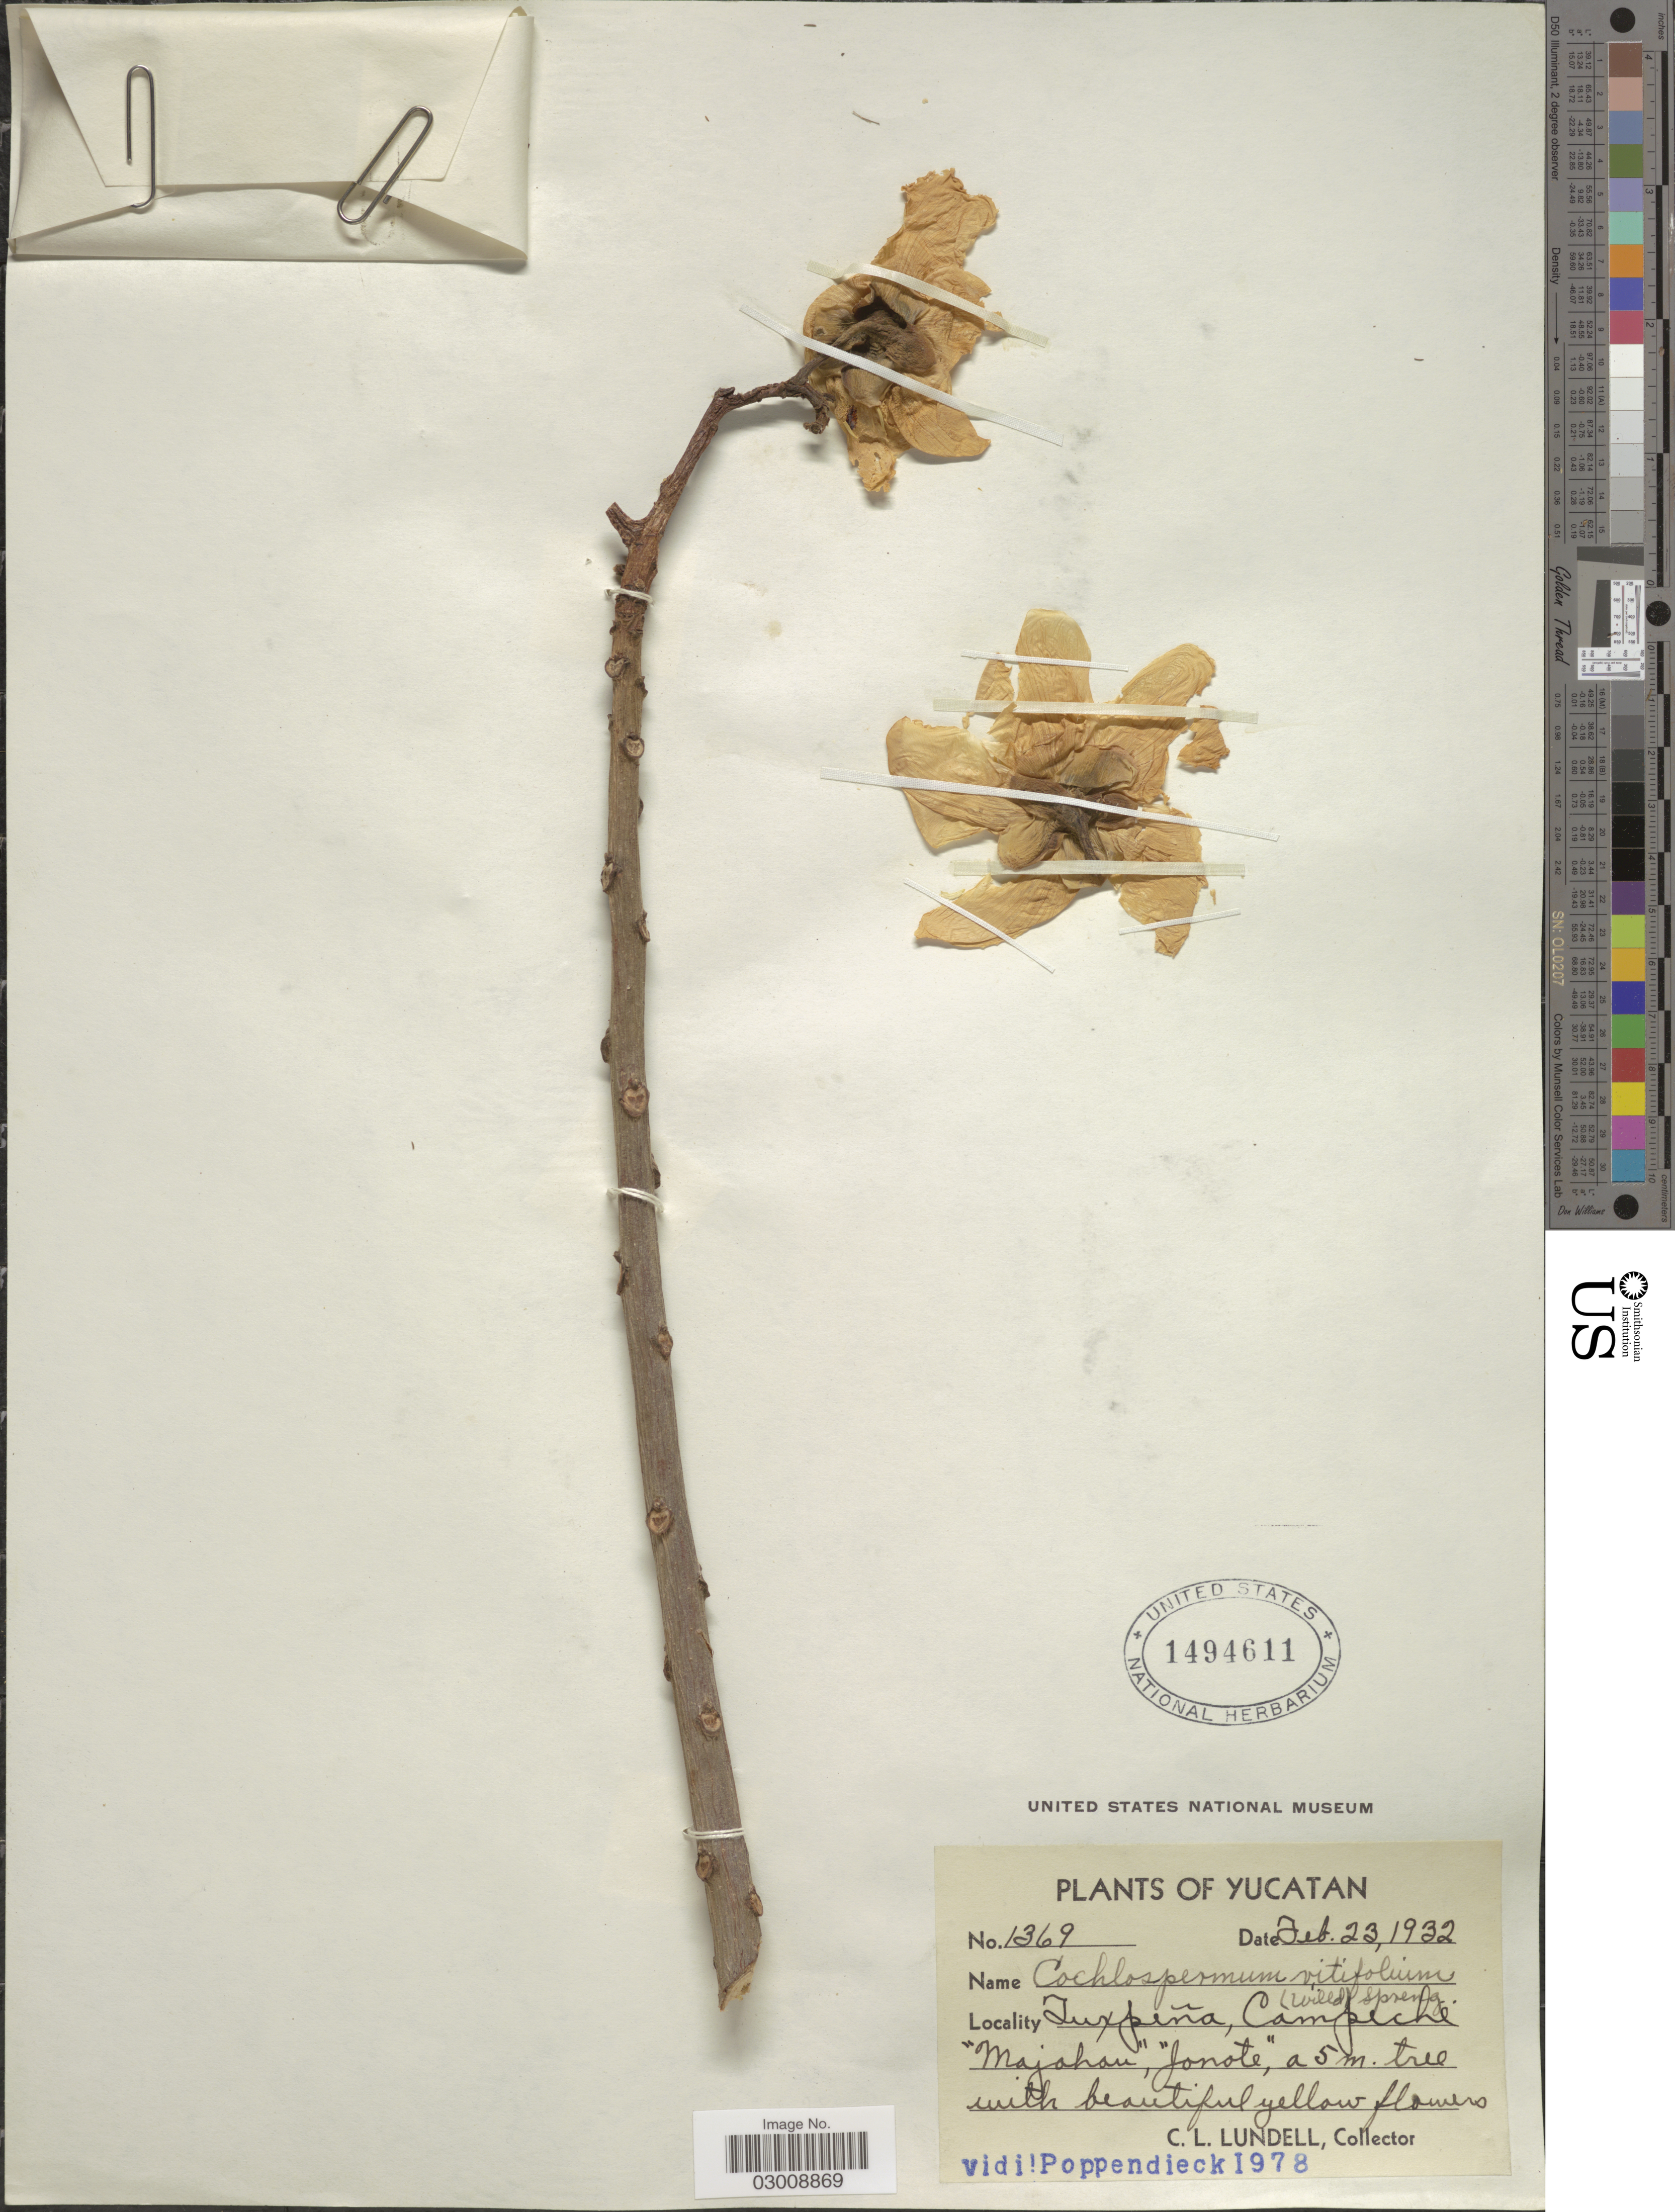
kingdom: Plantae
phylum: Tracheophyta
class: Magnoliopsida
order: Malvales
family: Cochlospermaceae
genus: Cochlospermum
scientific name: Cochlospermum vitifolium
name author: (Willd.) Spreng.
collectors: C. L. Lundell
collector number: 1369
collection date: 1932-02-23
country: Mexico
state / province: Campeche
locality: Tuxpeña, Campeche. "Majohau", "Jonote".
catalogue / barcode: US 1494611